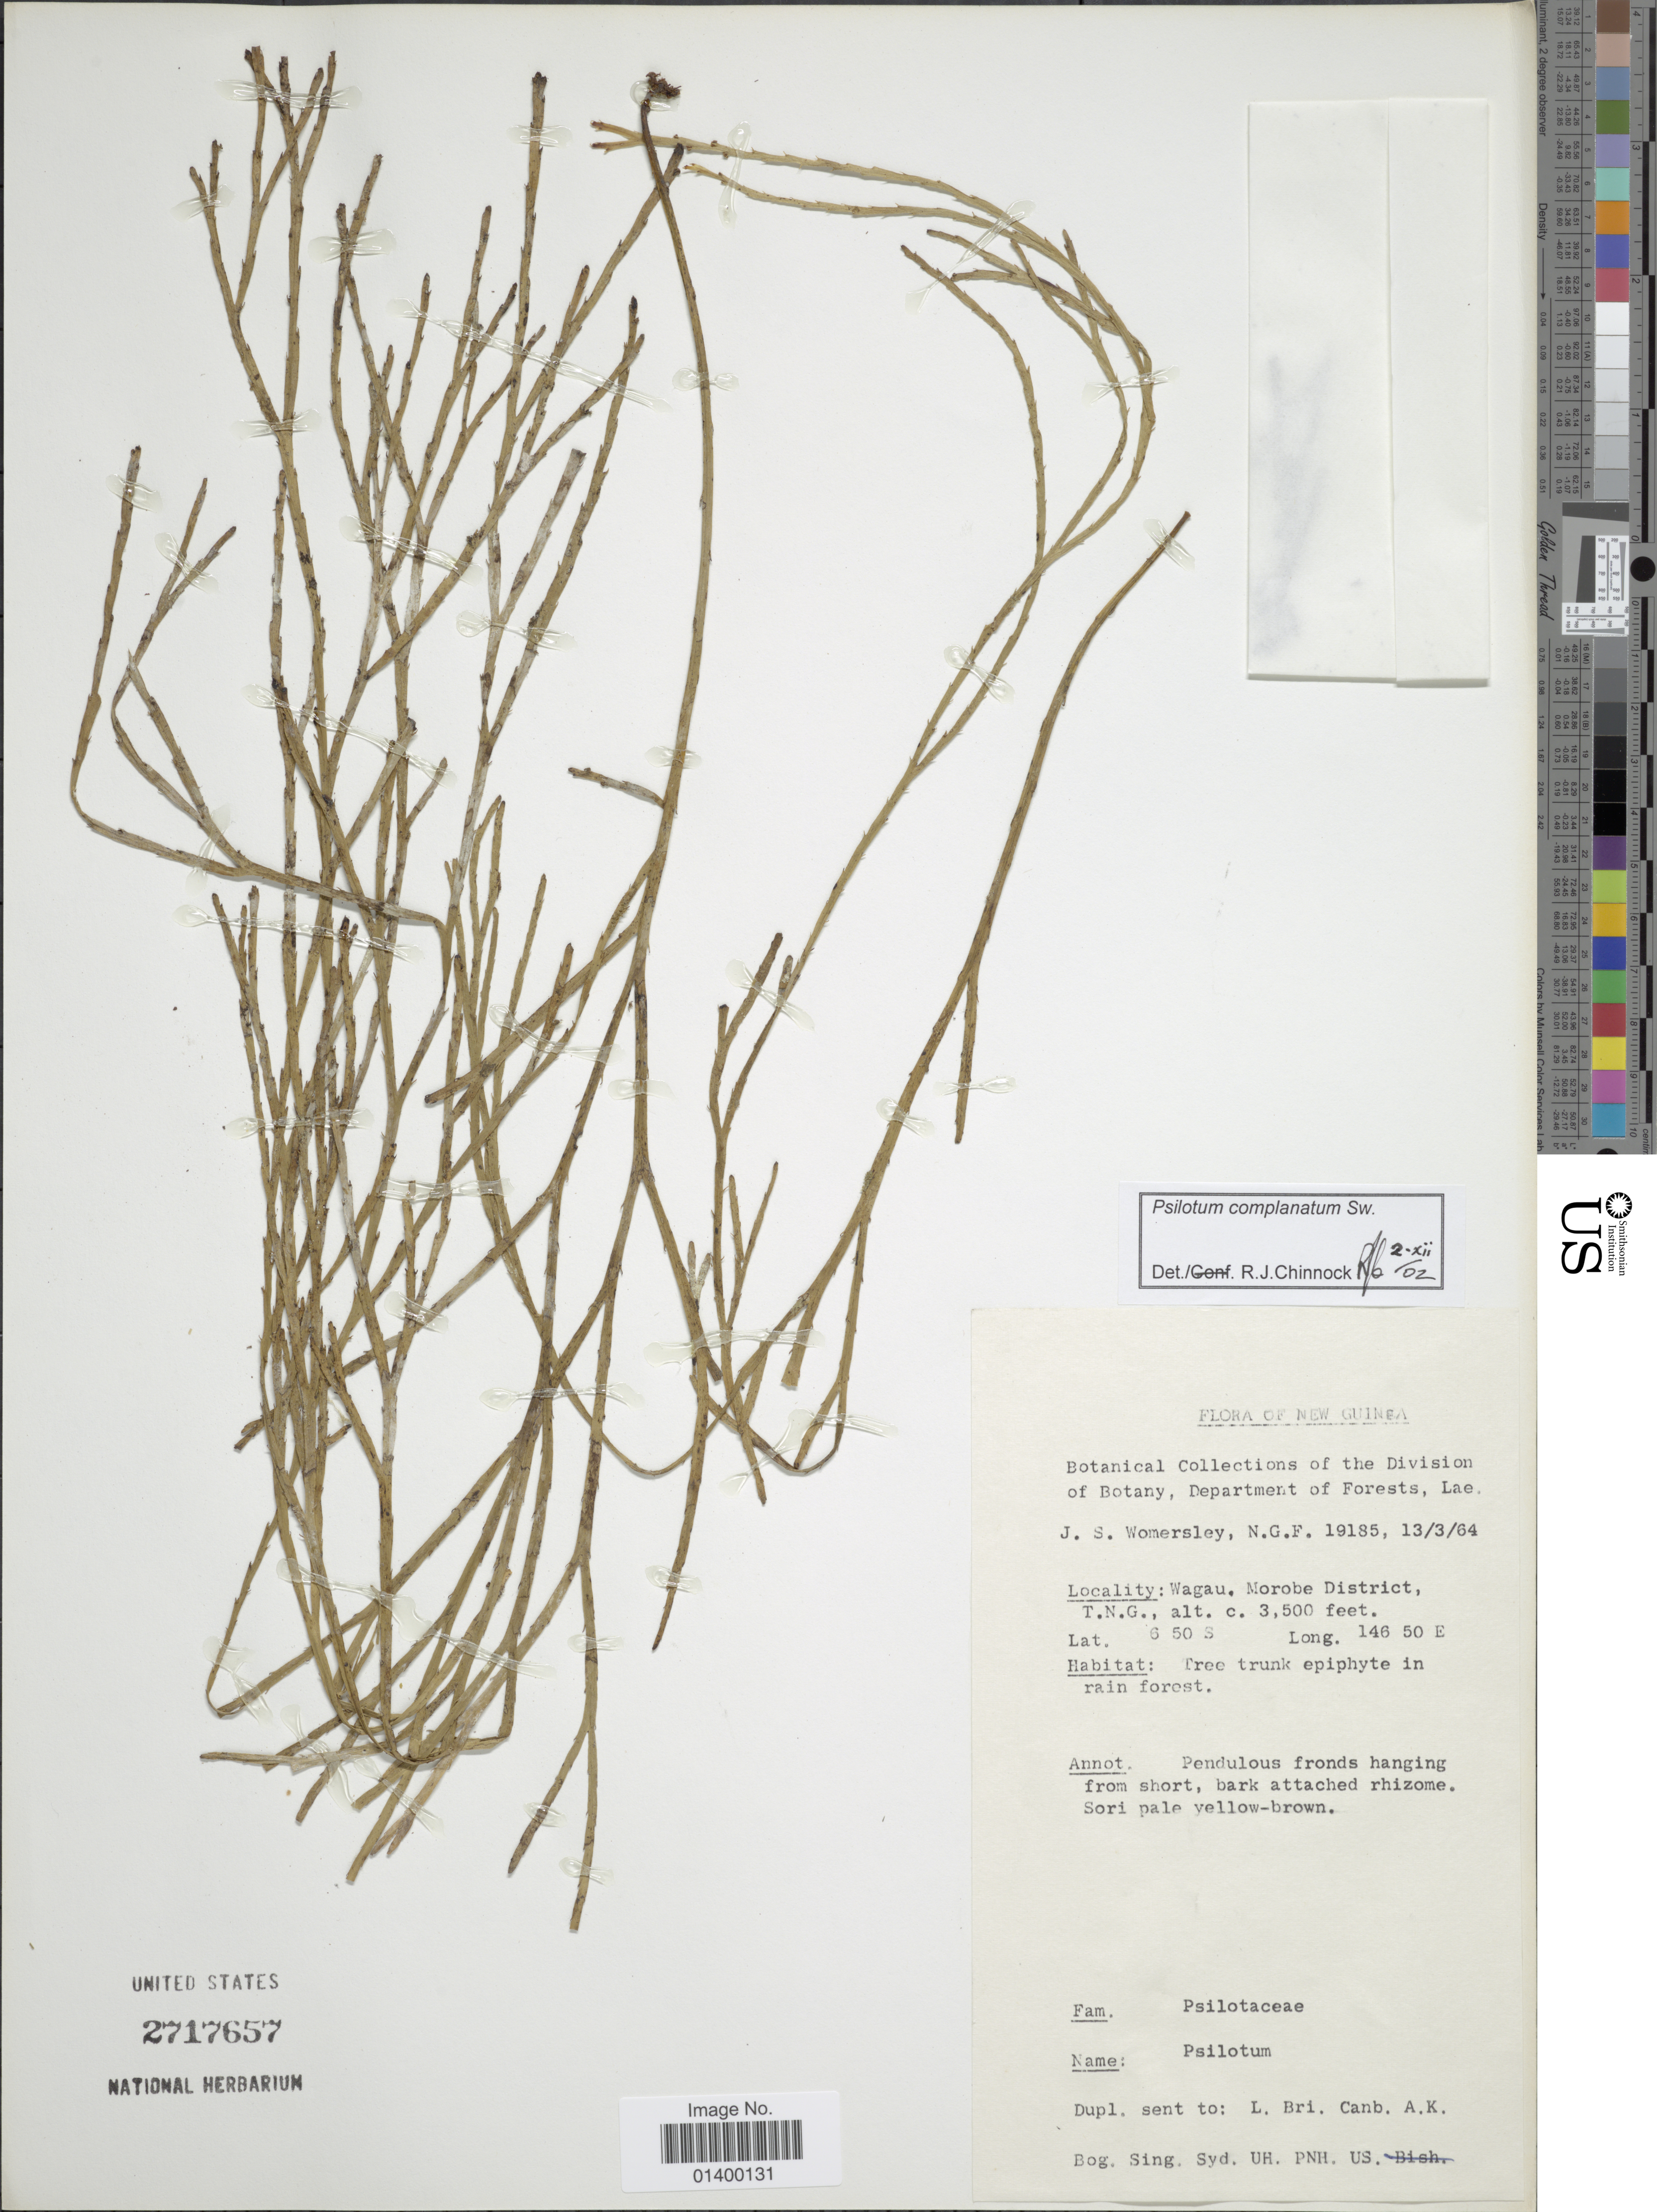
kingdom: Plantae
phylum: Tracheophyta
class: Polypodiopsida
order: Psilotales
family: Psilotaceae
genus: Psilotum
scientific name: Psilotum complanatum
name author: Sw.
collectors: J. S. Womersley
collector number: N.G.F. 19185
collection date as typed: Transcribed d/m/y: 13/3/64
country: Papua New Guinea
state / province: Morobe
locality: New Guinea, Wagau, T.N.G.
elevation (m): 1067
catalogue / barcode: US 2717657